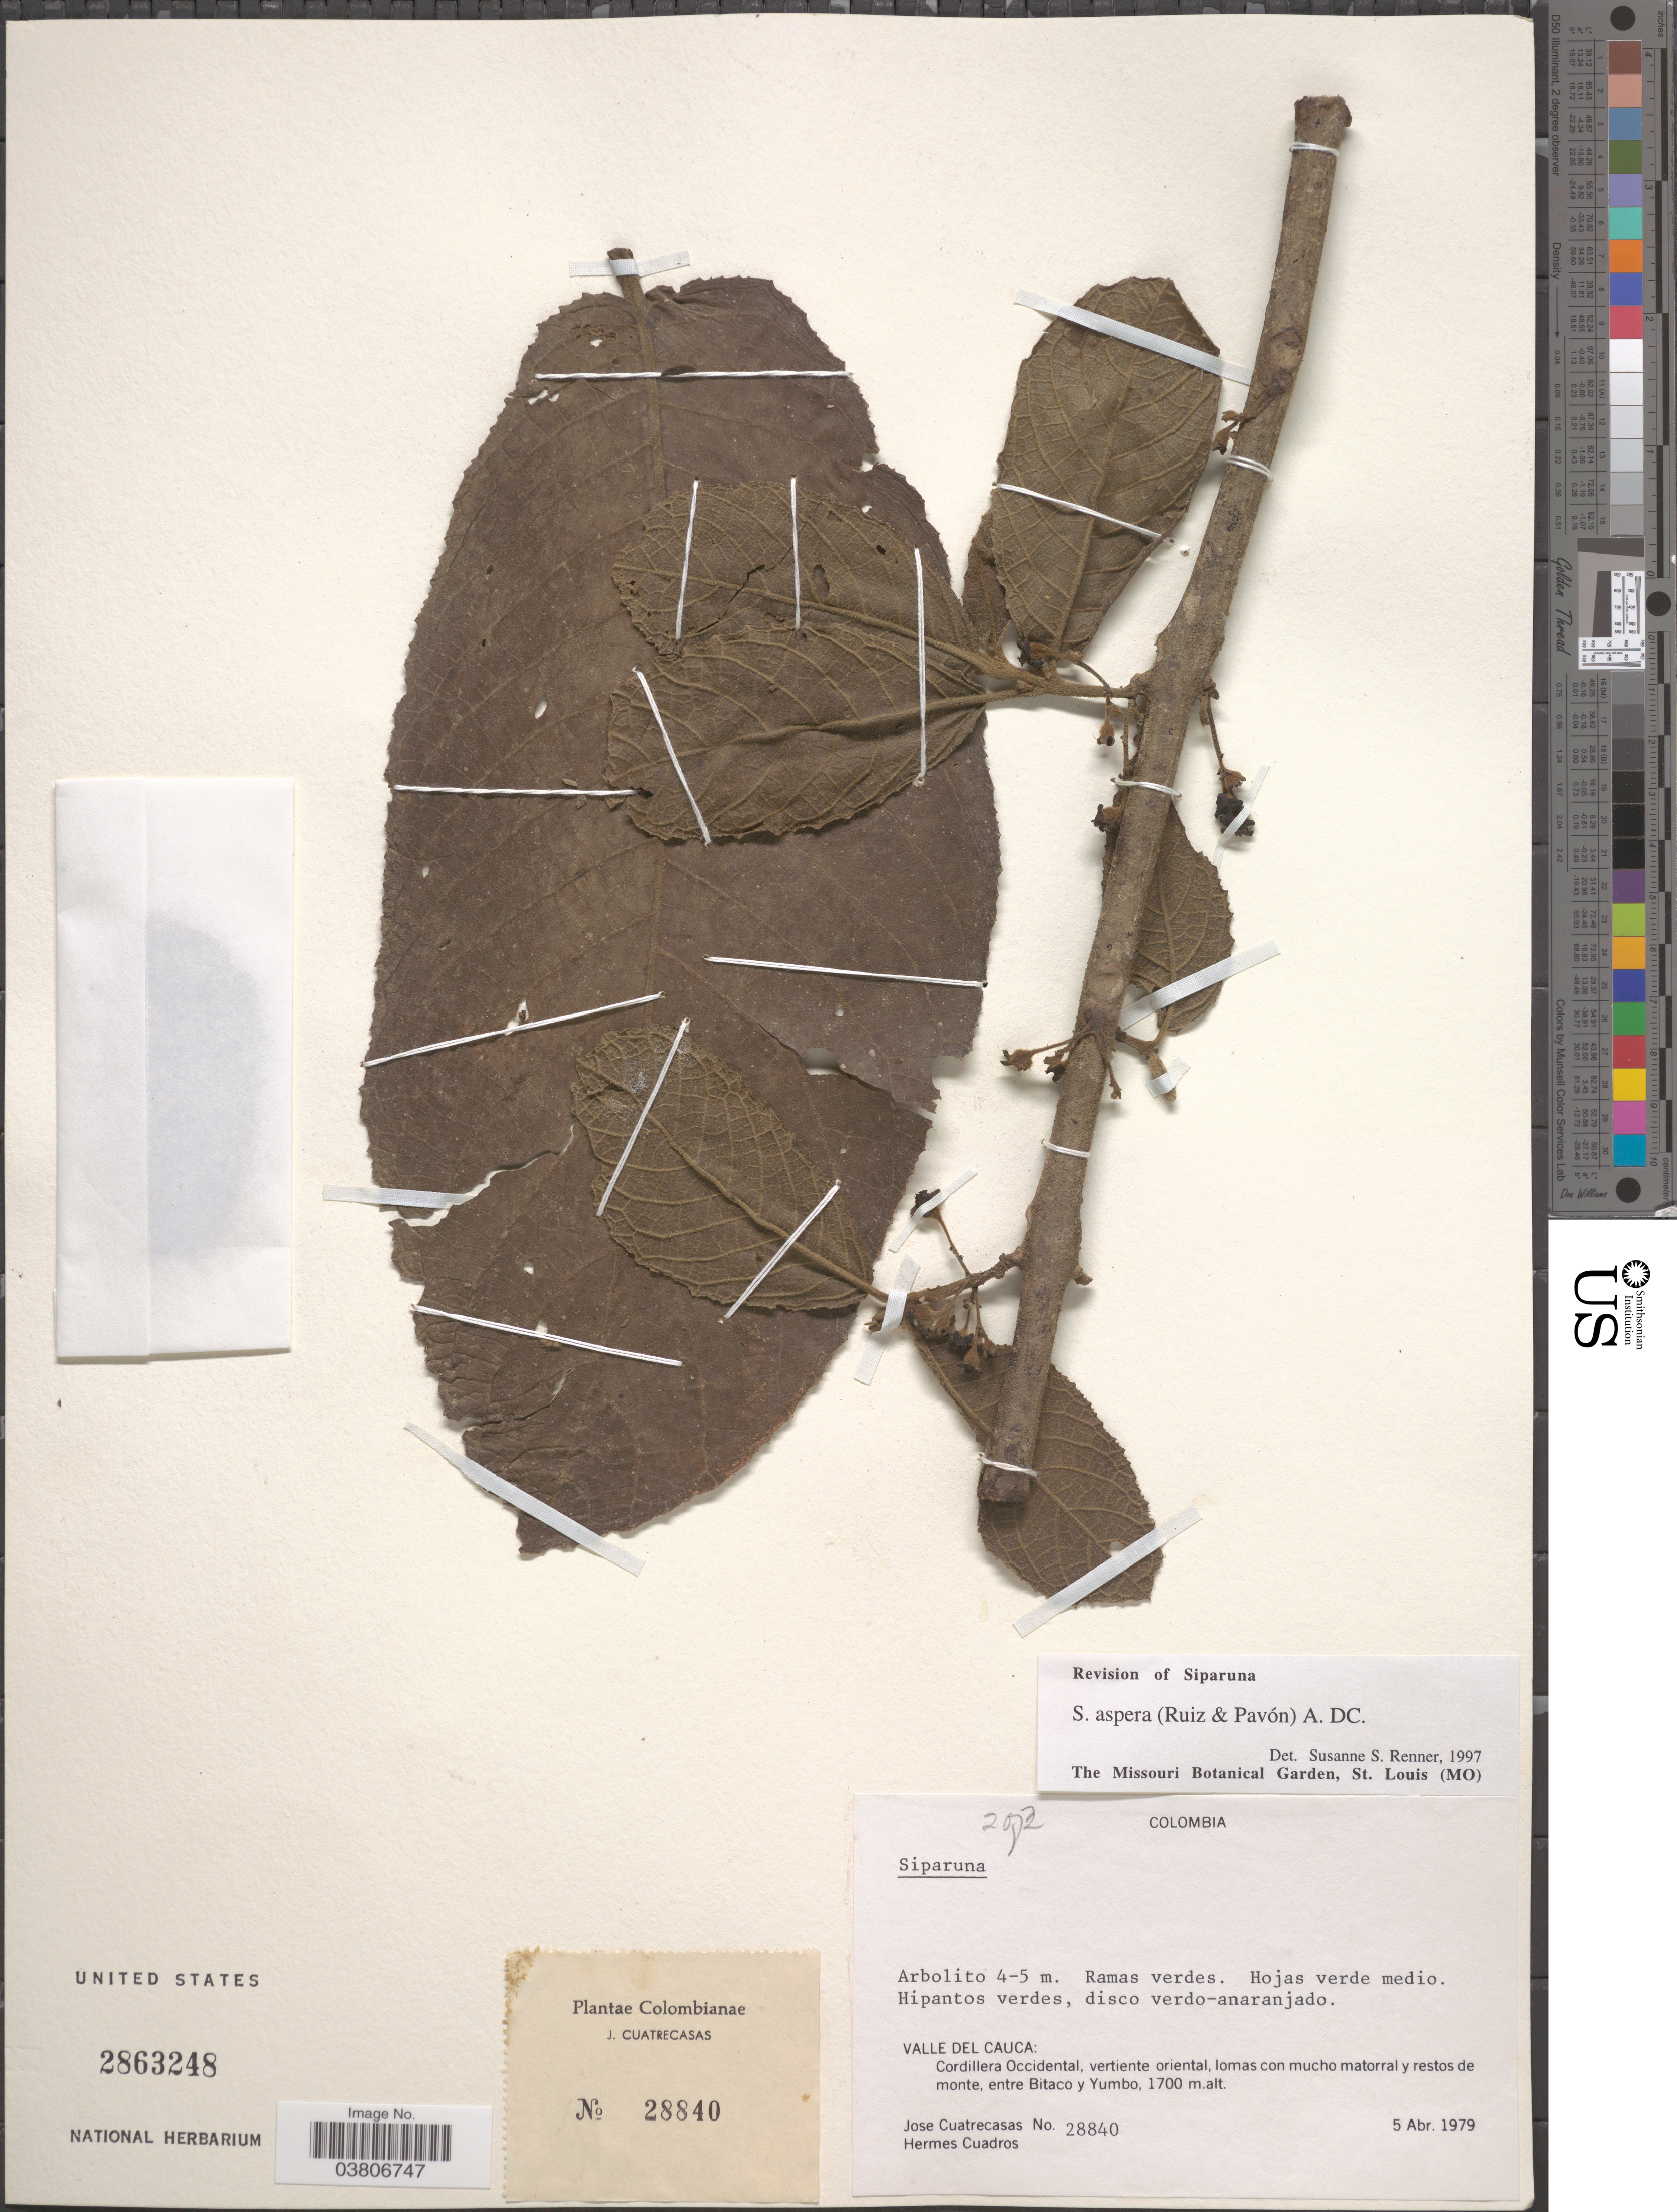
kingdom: Plantae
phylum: Tracheophyta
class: Magnoliopsida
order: Laurales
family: Siparunaceae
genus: Siparuna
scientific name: Siparuna aspera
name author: (Ruiz & Pav.) A. DC.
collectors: J. Cuatrecasas & H. Cuadros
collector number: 28840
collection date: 1979-04-05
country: Colombia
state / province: Valle del Cauca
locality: Cordillera Occidental, vertiente oriental, lomas con mucho matorral y restos de monte, entre Bitaco y Yumbo.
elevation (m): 1700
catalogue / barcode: US 2863248